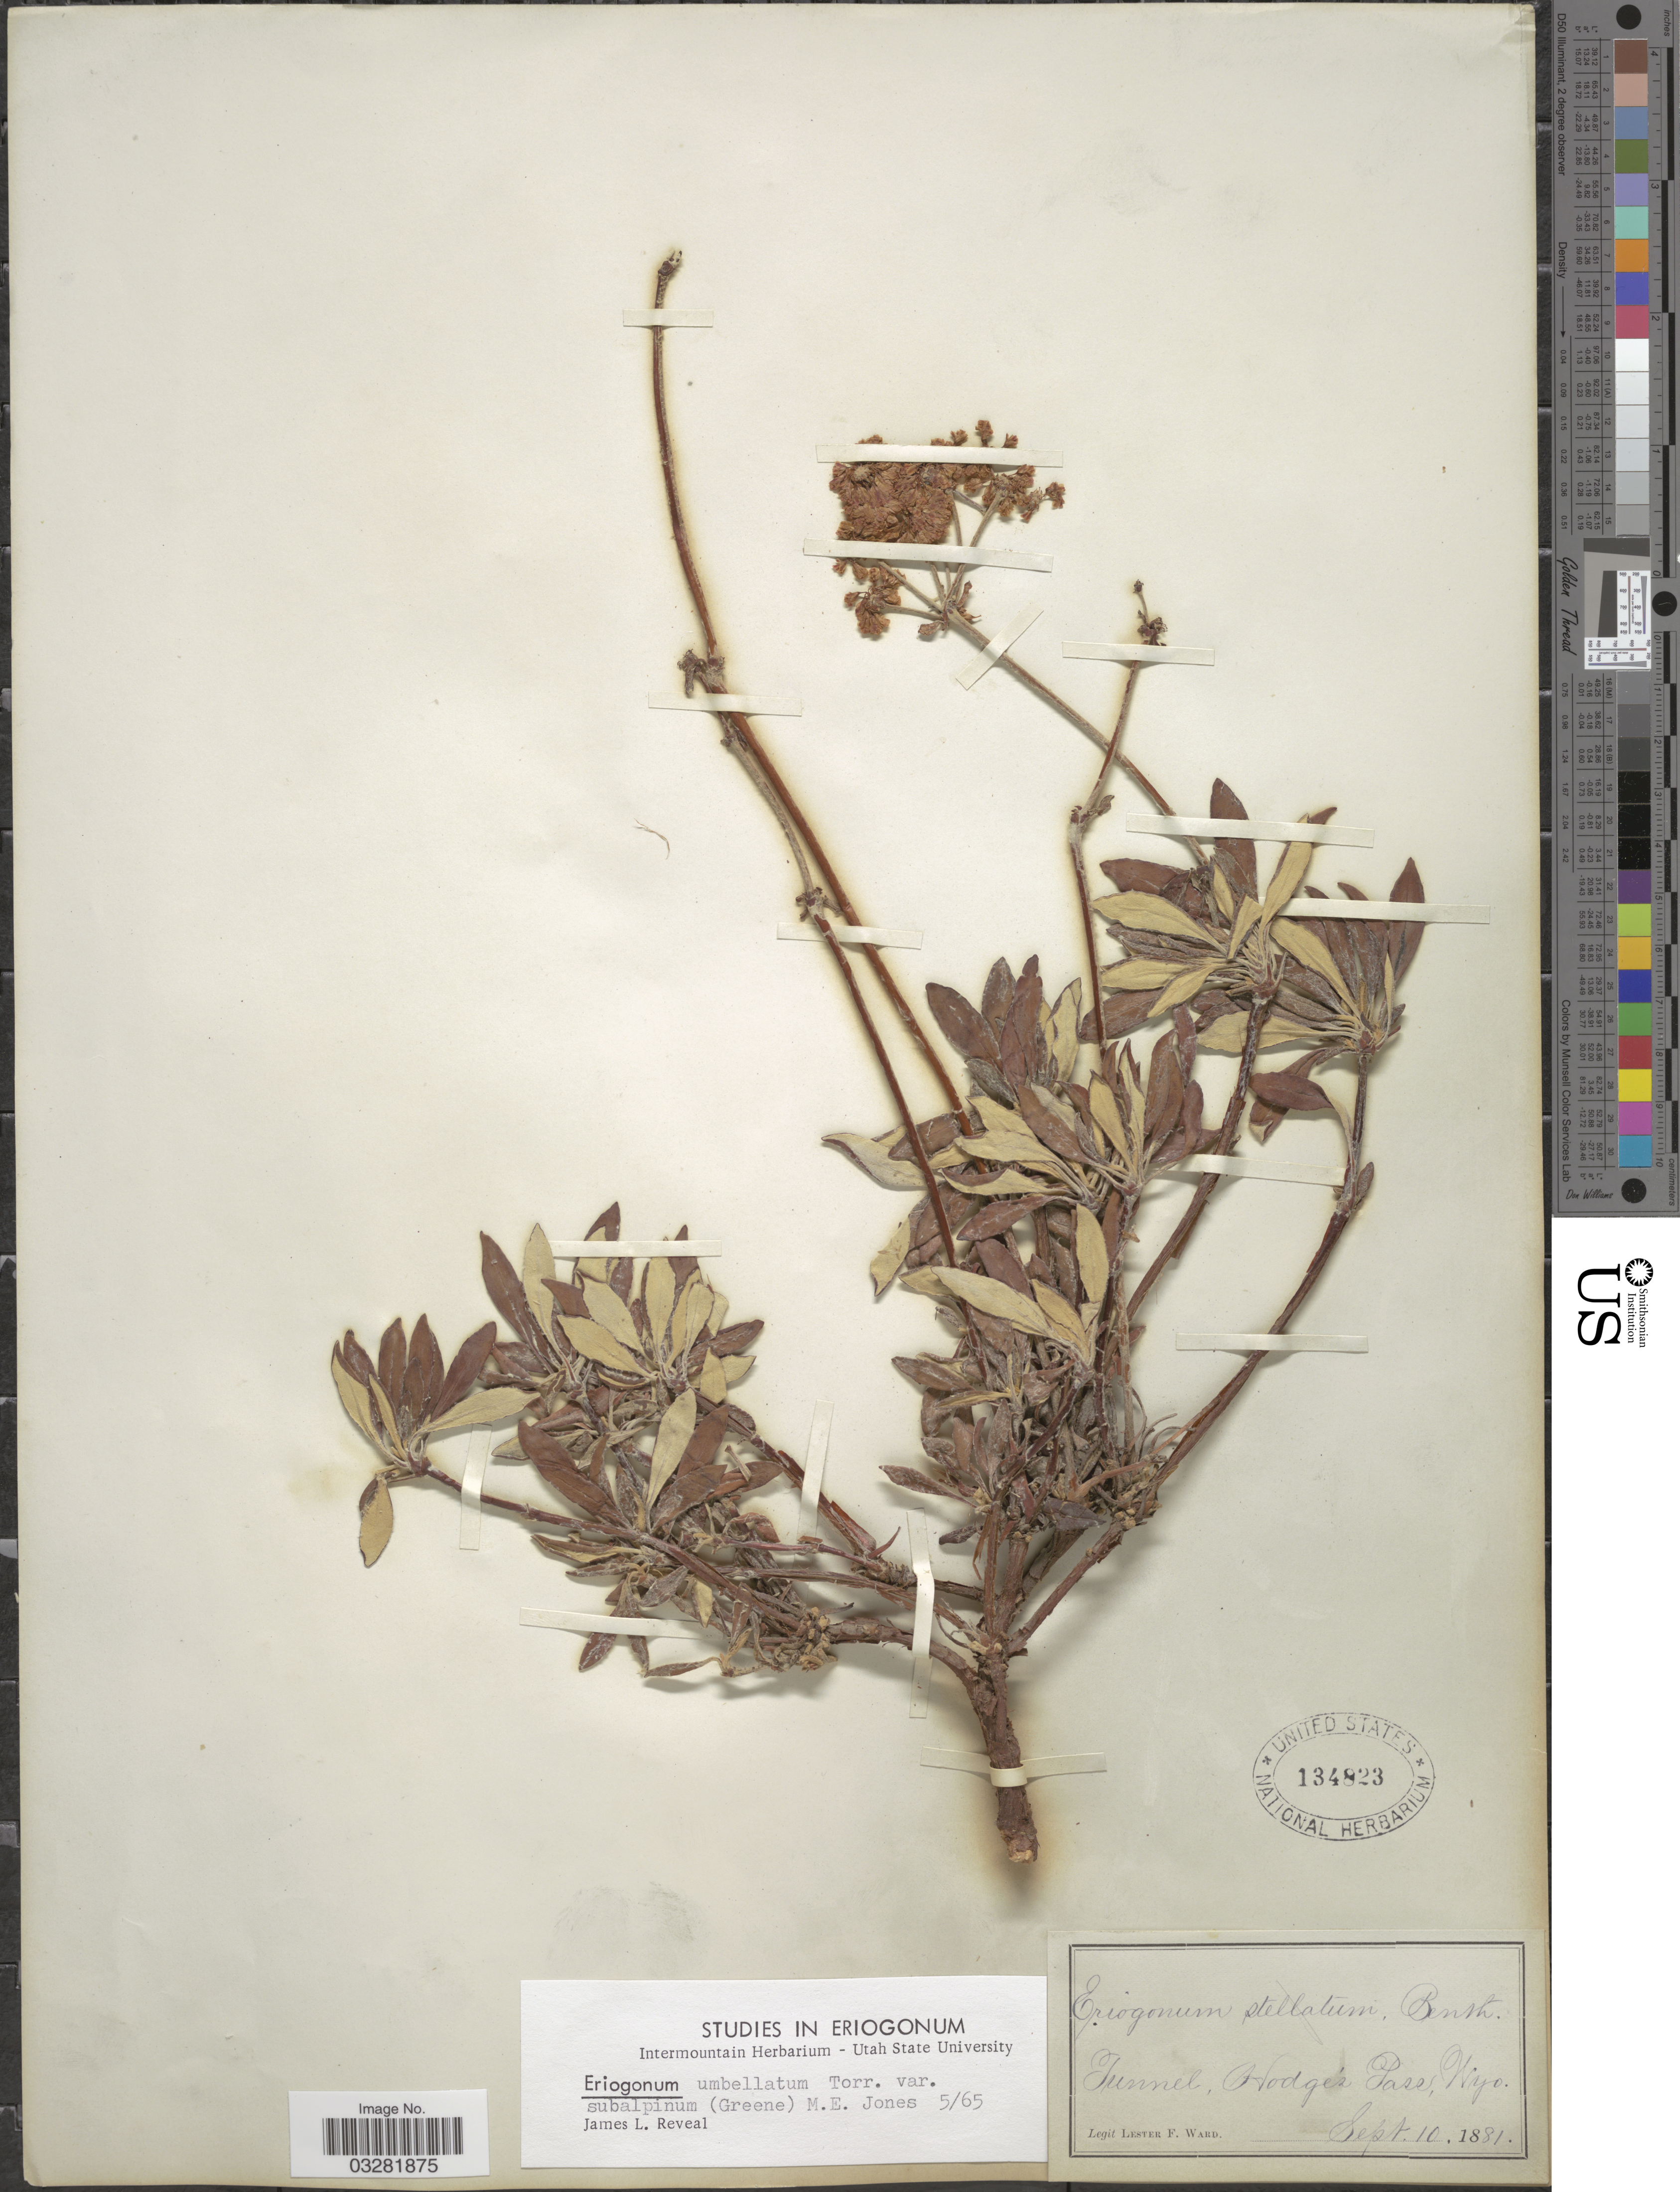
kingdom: Plantae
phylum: Tracheophyta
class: Magnoliopsida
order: Caryophyllales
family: Polygonaceae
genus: Eriogonum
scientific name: Eriogonum umbellatum var. subalpinum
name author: M.E. Jones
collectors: L. F. Ward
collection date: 1881-09-10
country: United States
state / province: Wyoming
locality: Tunnel, Hodge's Pass.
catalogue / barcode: US 134823